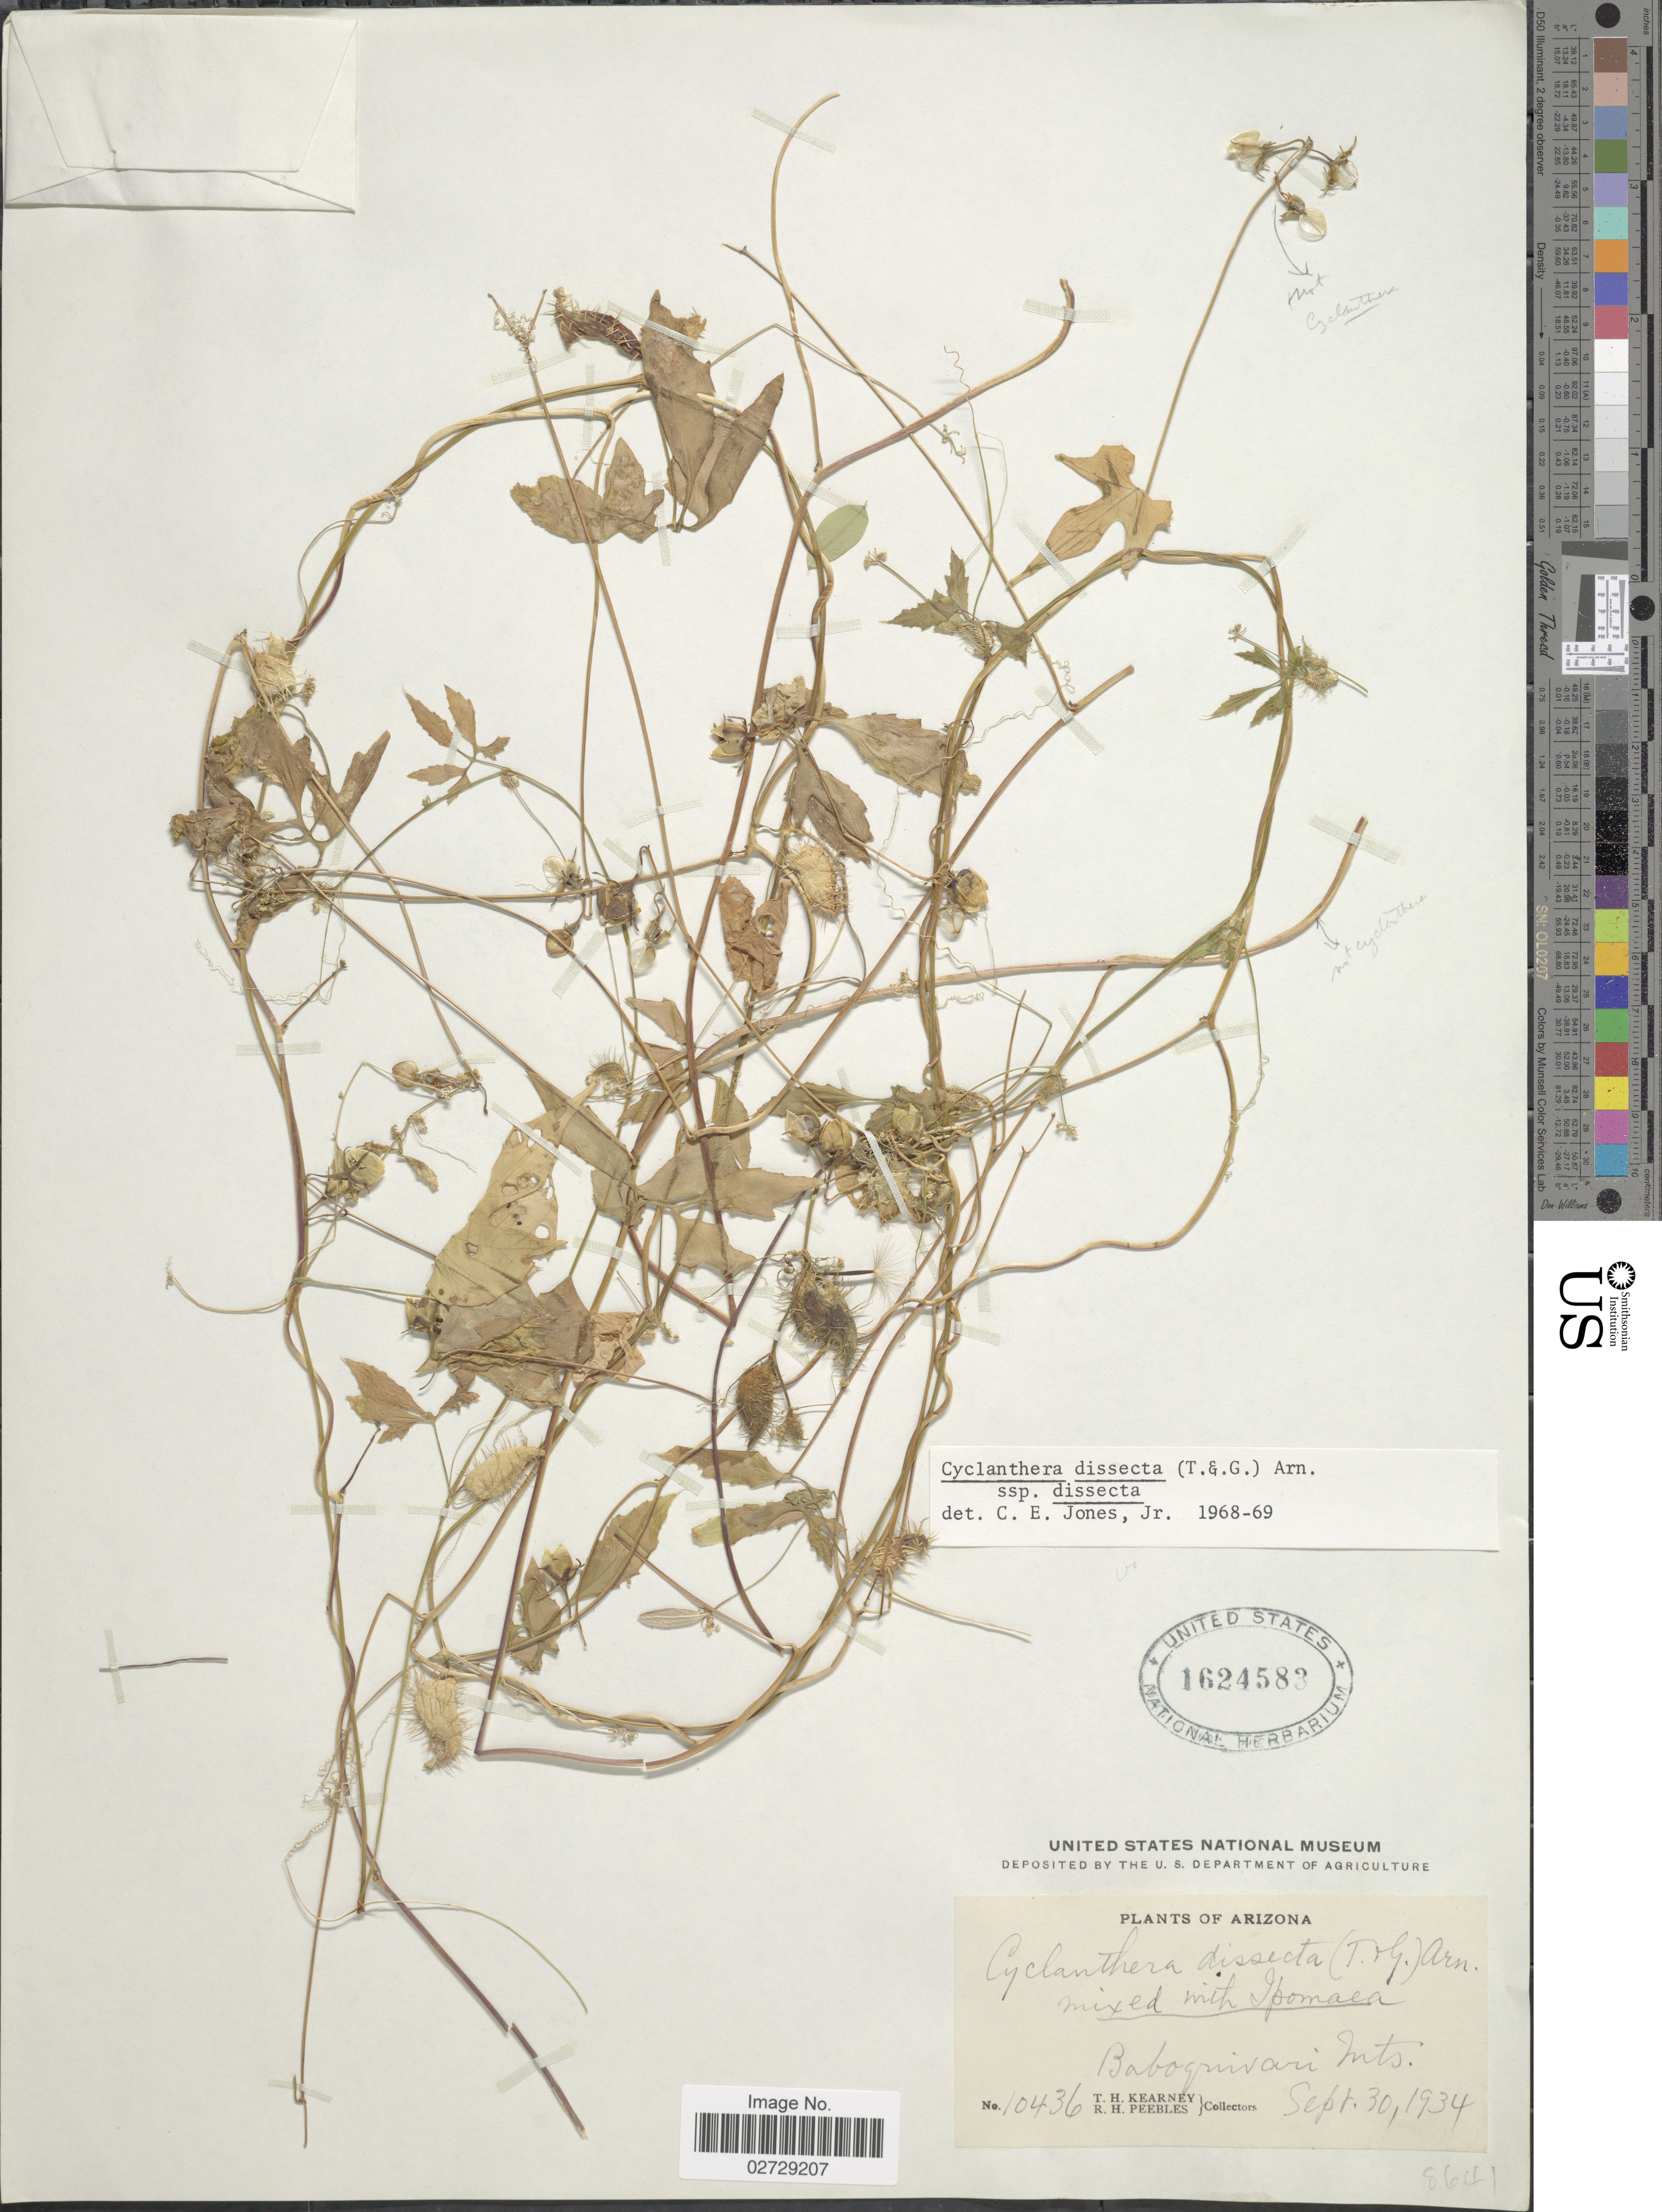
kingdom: Plantae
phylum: Tracheophyta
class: Magnoliopsida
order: Cucurbitales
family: Cucurbitaceae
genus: Cyclanthera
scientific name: Cyclanthera dissecta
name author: (Torr. & A. Gray) Arn.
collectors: T. H. Kearney & R. H. Peebles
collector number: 10436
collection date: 1934-09-30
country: United States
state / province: Arizona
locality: Baboquivari Mts.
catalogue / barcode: US 1624583